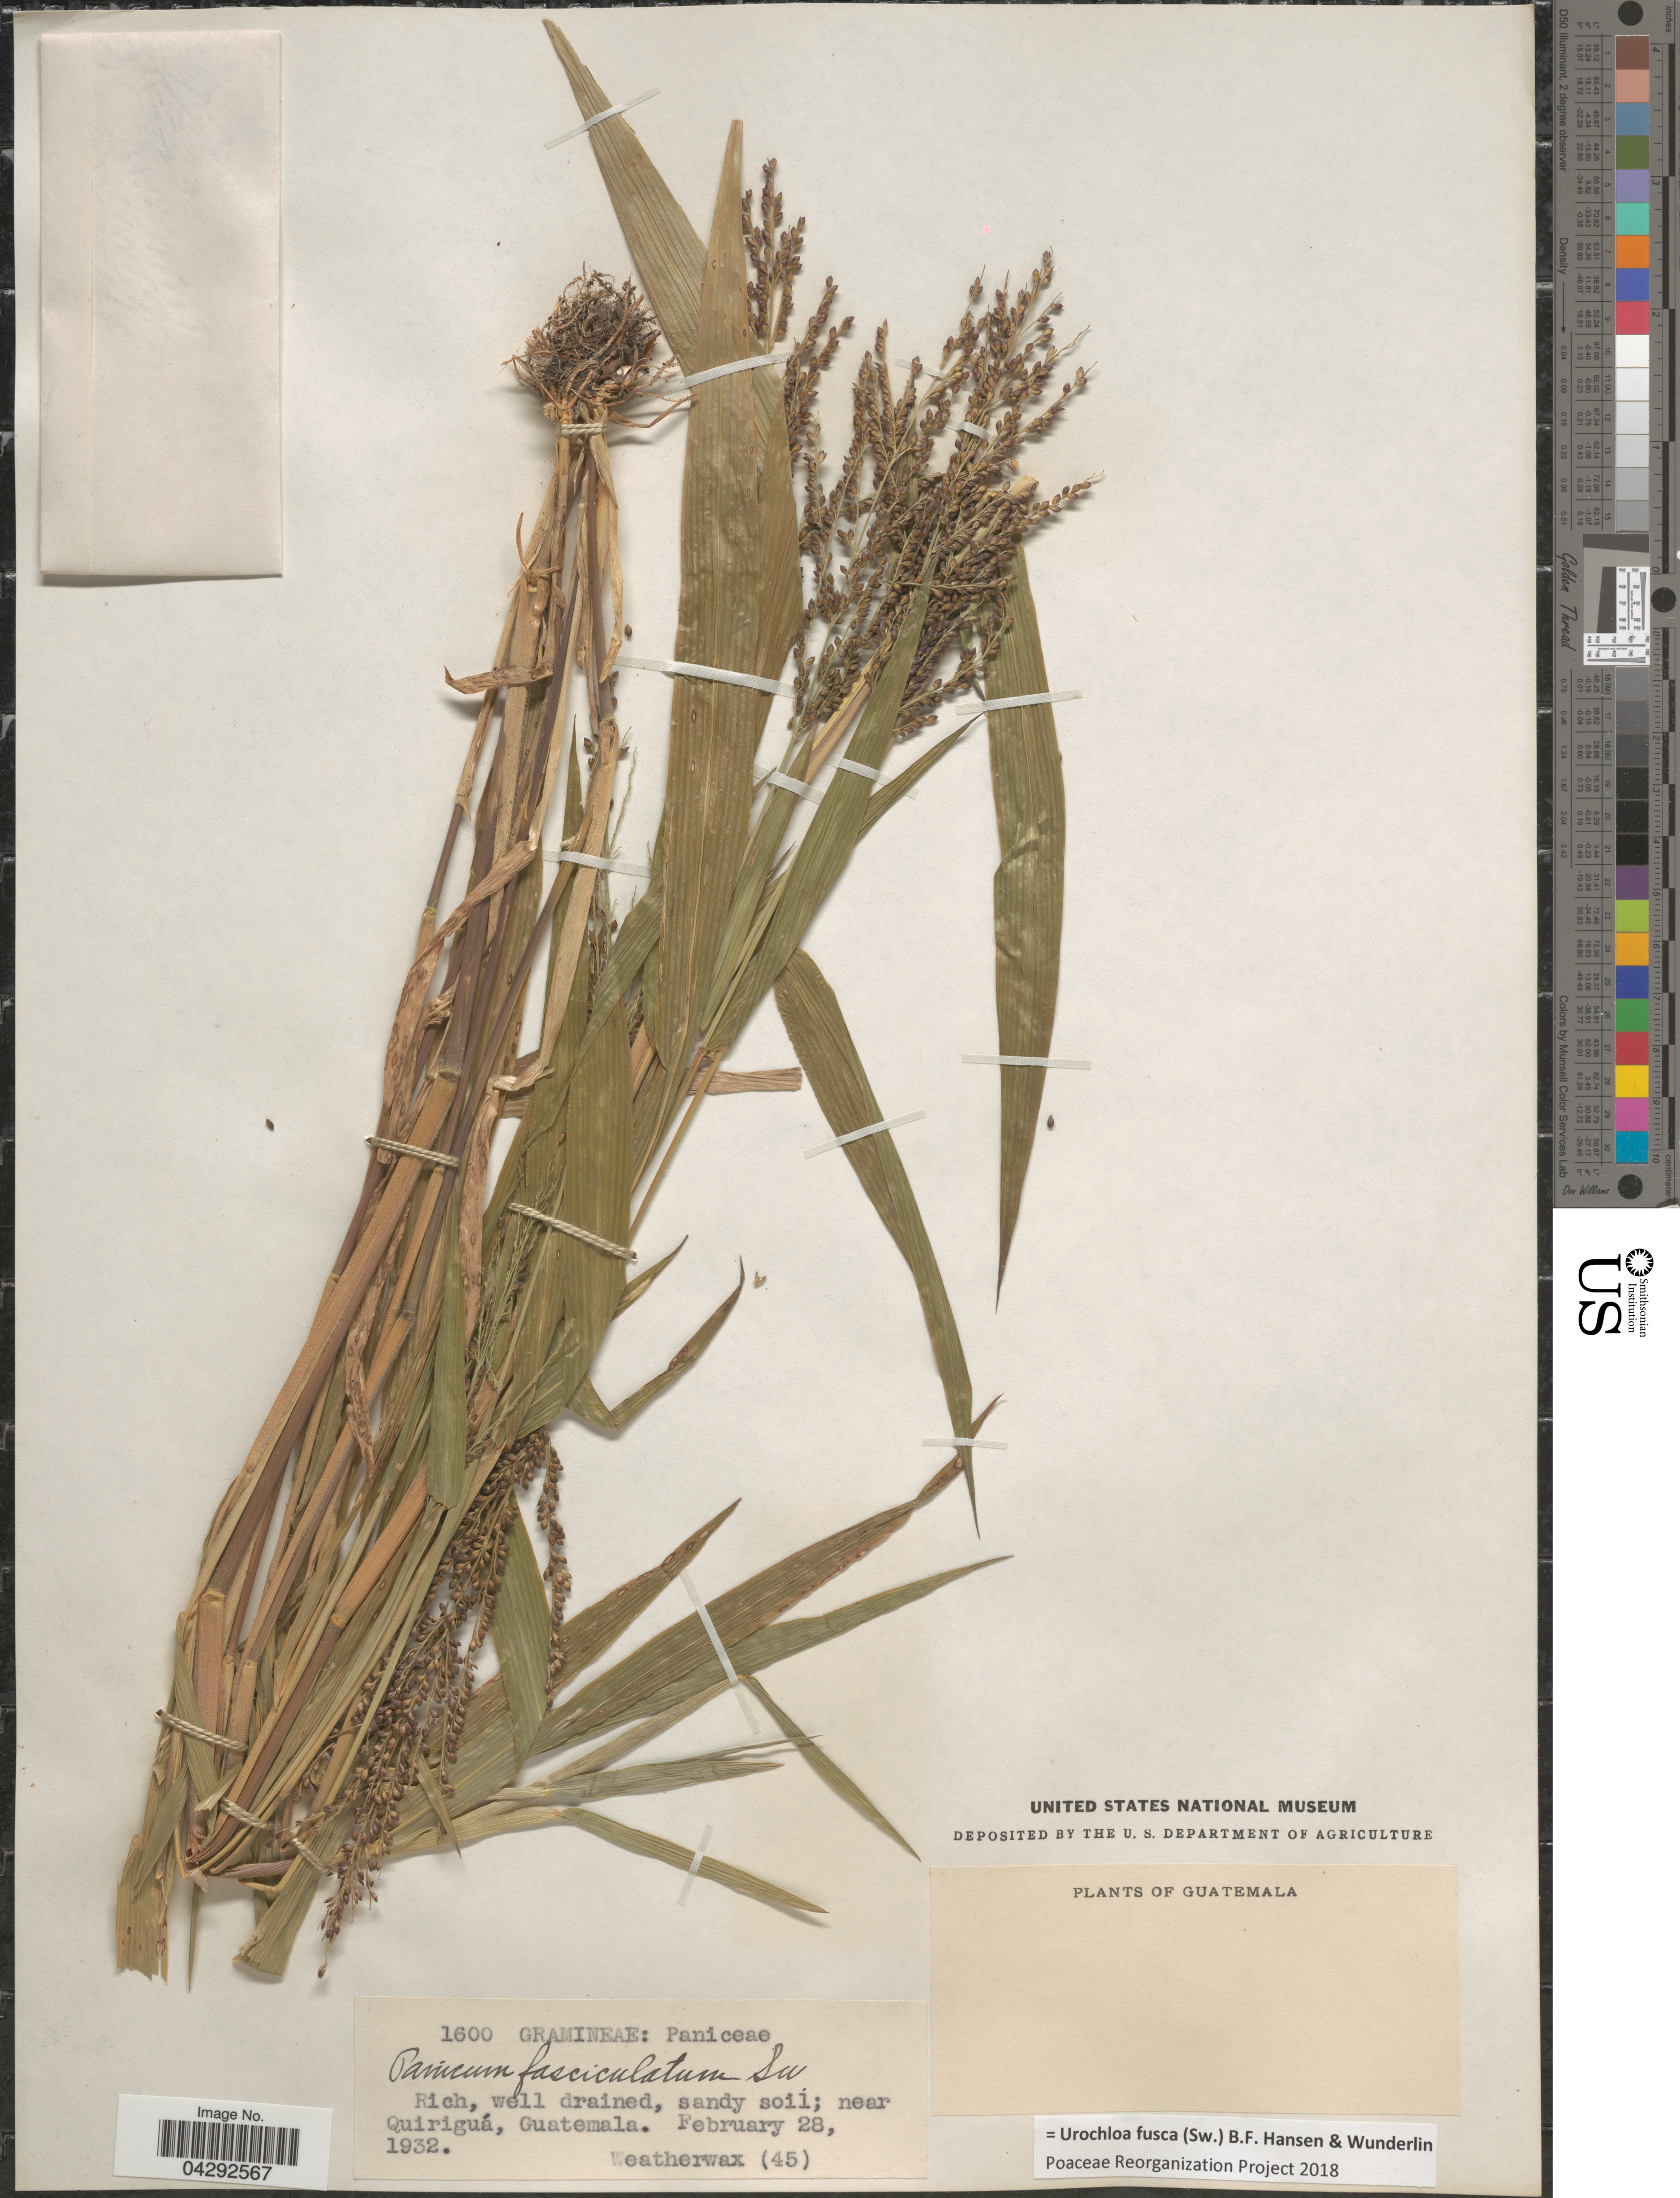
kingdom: Plantae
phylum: Tracheophyta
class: Liliopsida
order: Poales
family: Poaceae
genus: Urochloa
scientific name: Urochloa fusca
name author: (Sw.) B.F. Hansen & Wunderlin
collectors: -. Weatherwax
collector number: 45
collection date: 1932-02-28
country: Guatemala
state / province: Guatemala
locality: Rich, well drained, sandy soil; near Quiriguá.